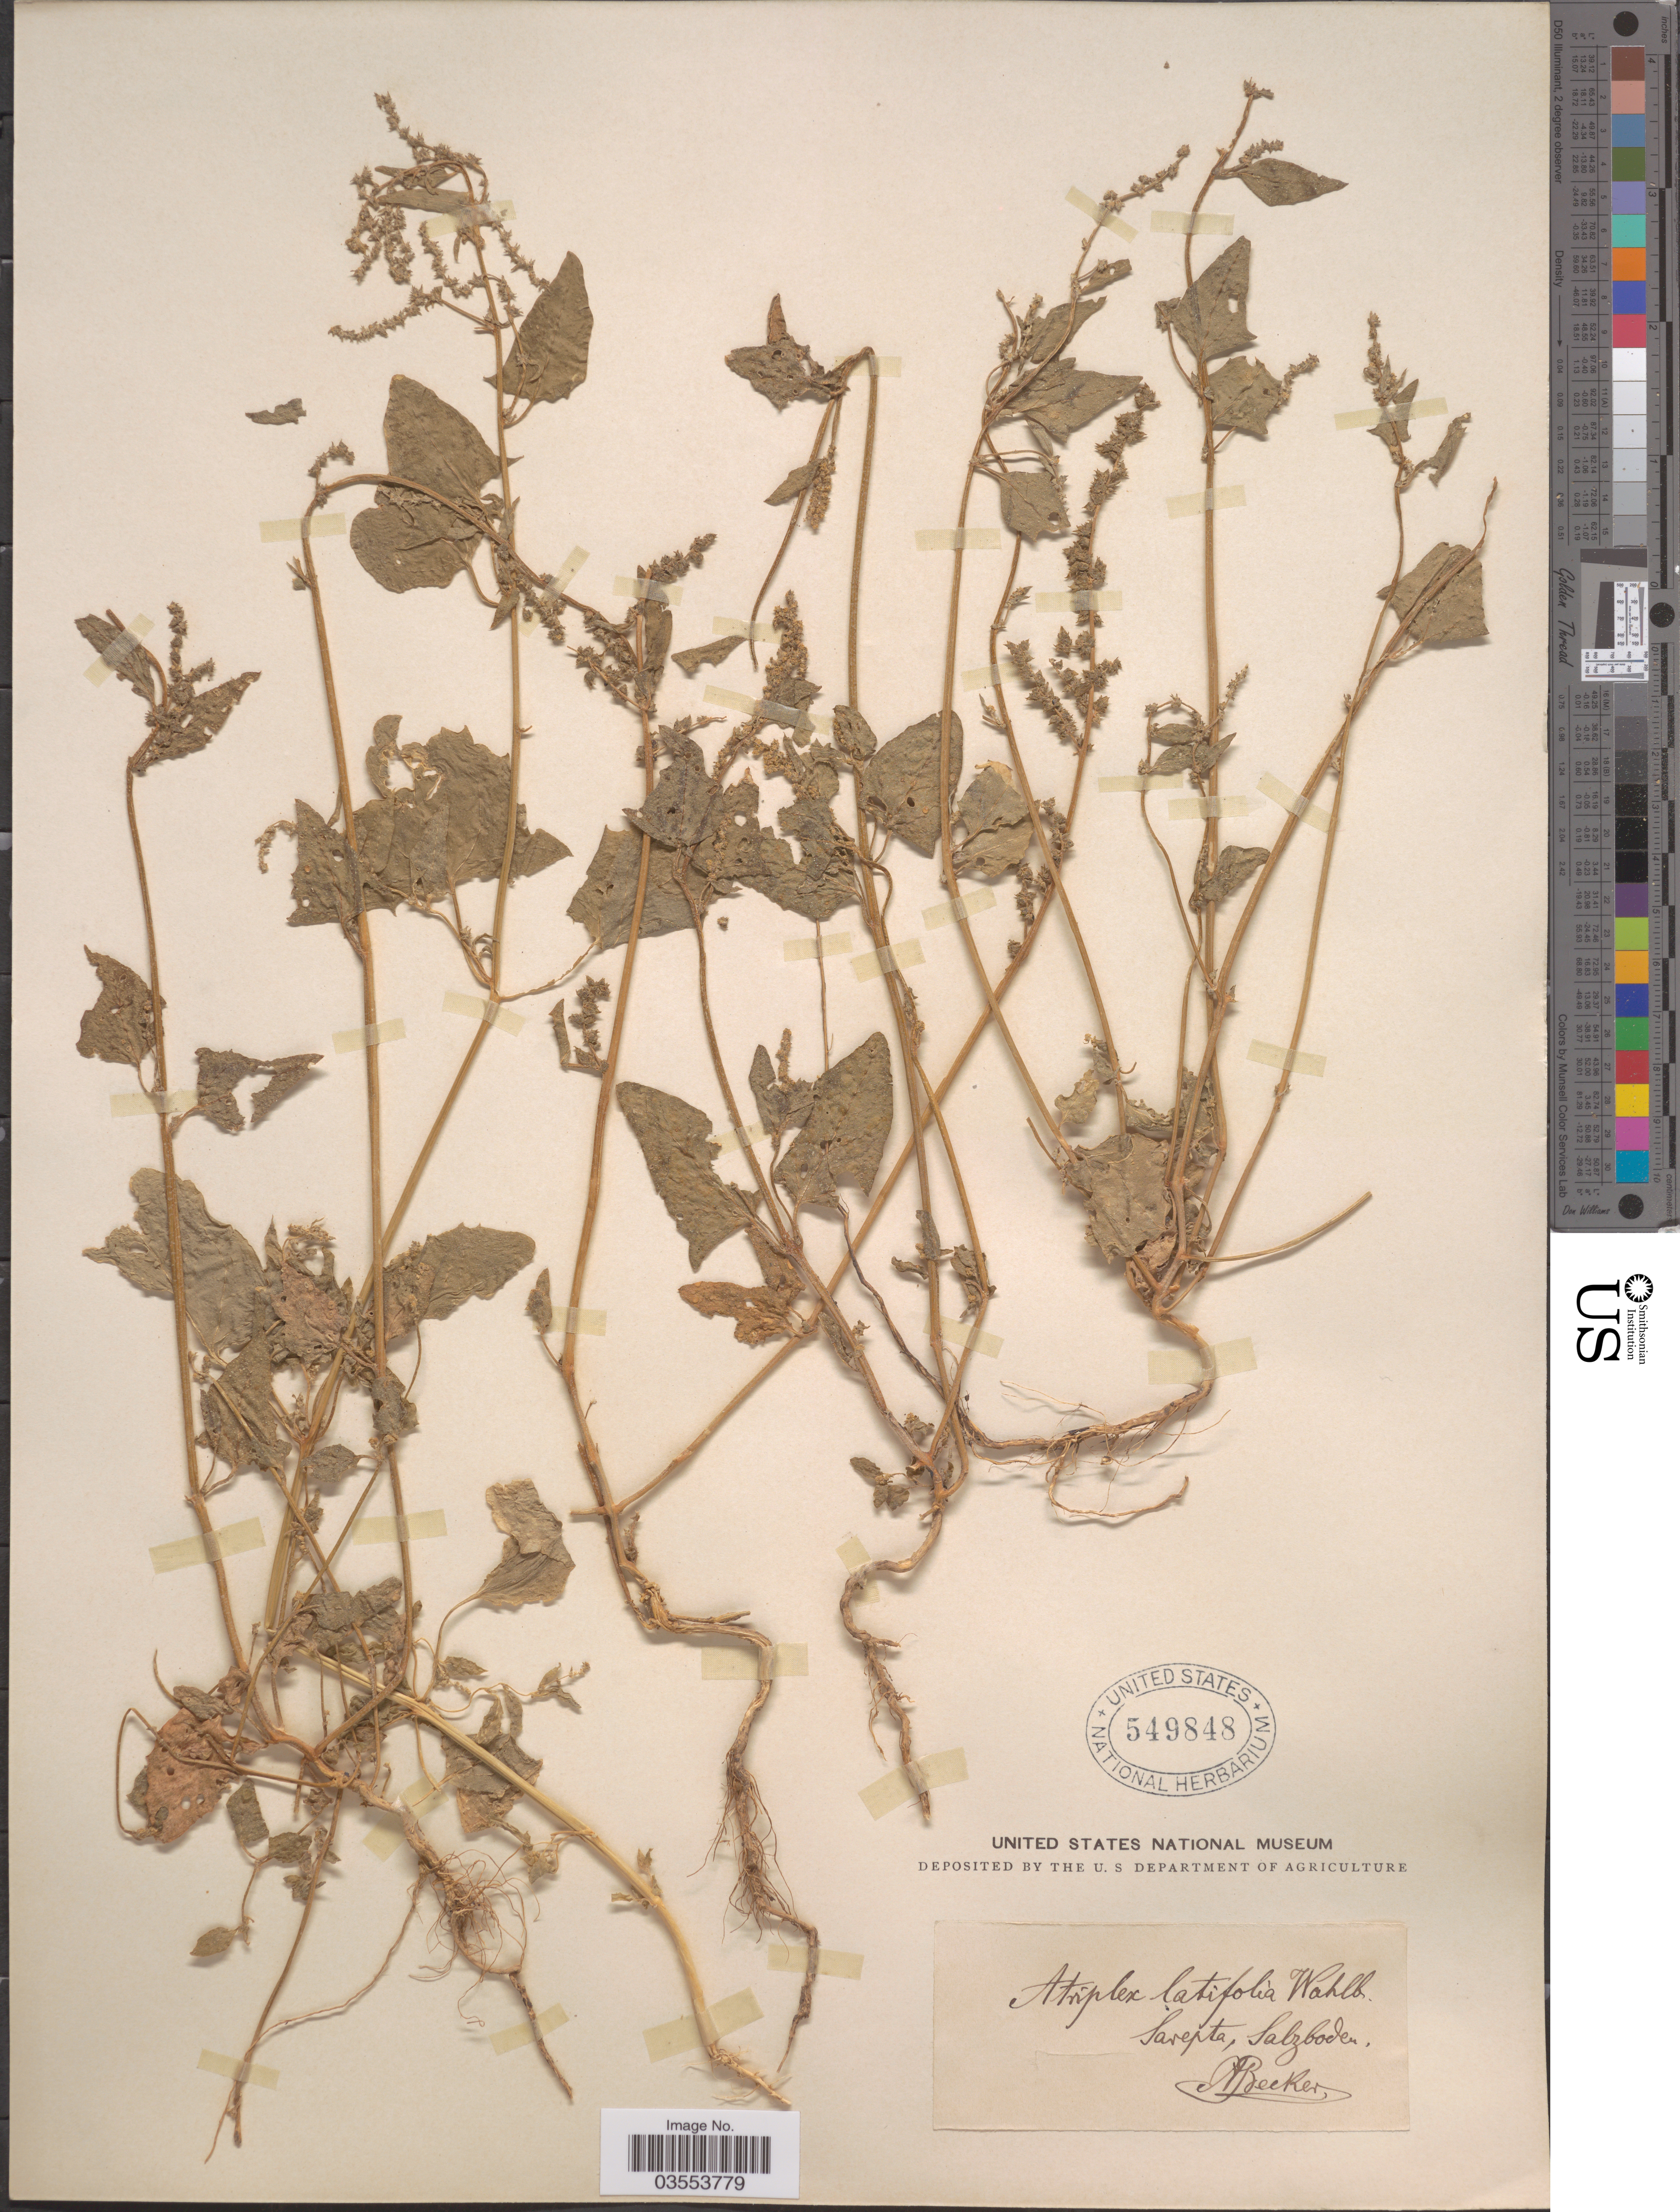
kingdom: Plantae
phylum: Tracheophyta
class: Magnoliopsida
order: Caryophyllales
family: Amaranthaceae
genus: Atriplex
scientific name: Atriplex latifolia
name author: Wahlenb.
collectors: A. Becker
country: Russian Federation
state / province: Volgograd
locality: Sarepta.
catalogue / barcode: US 549848